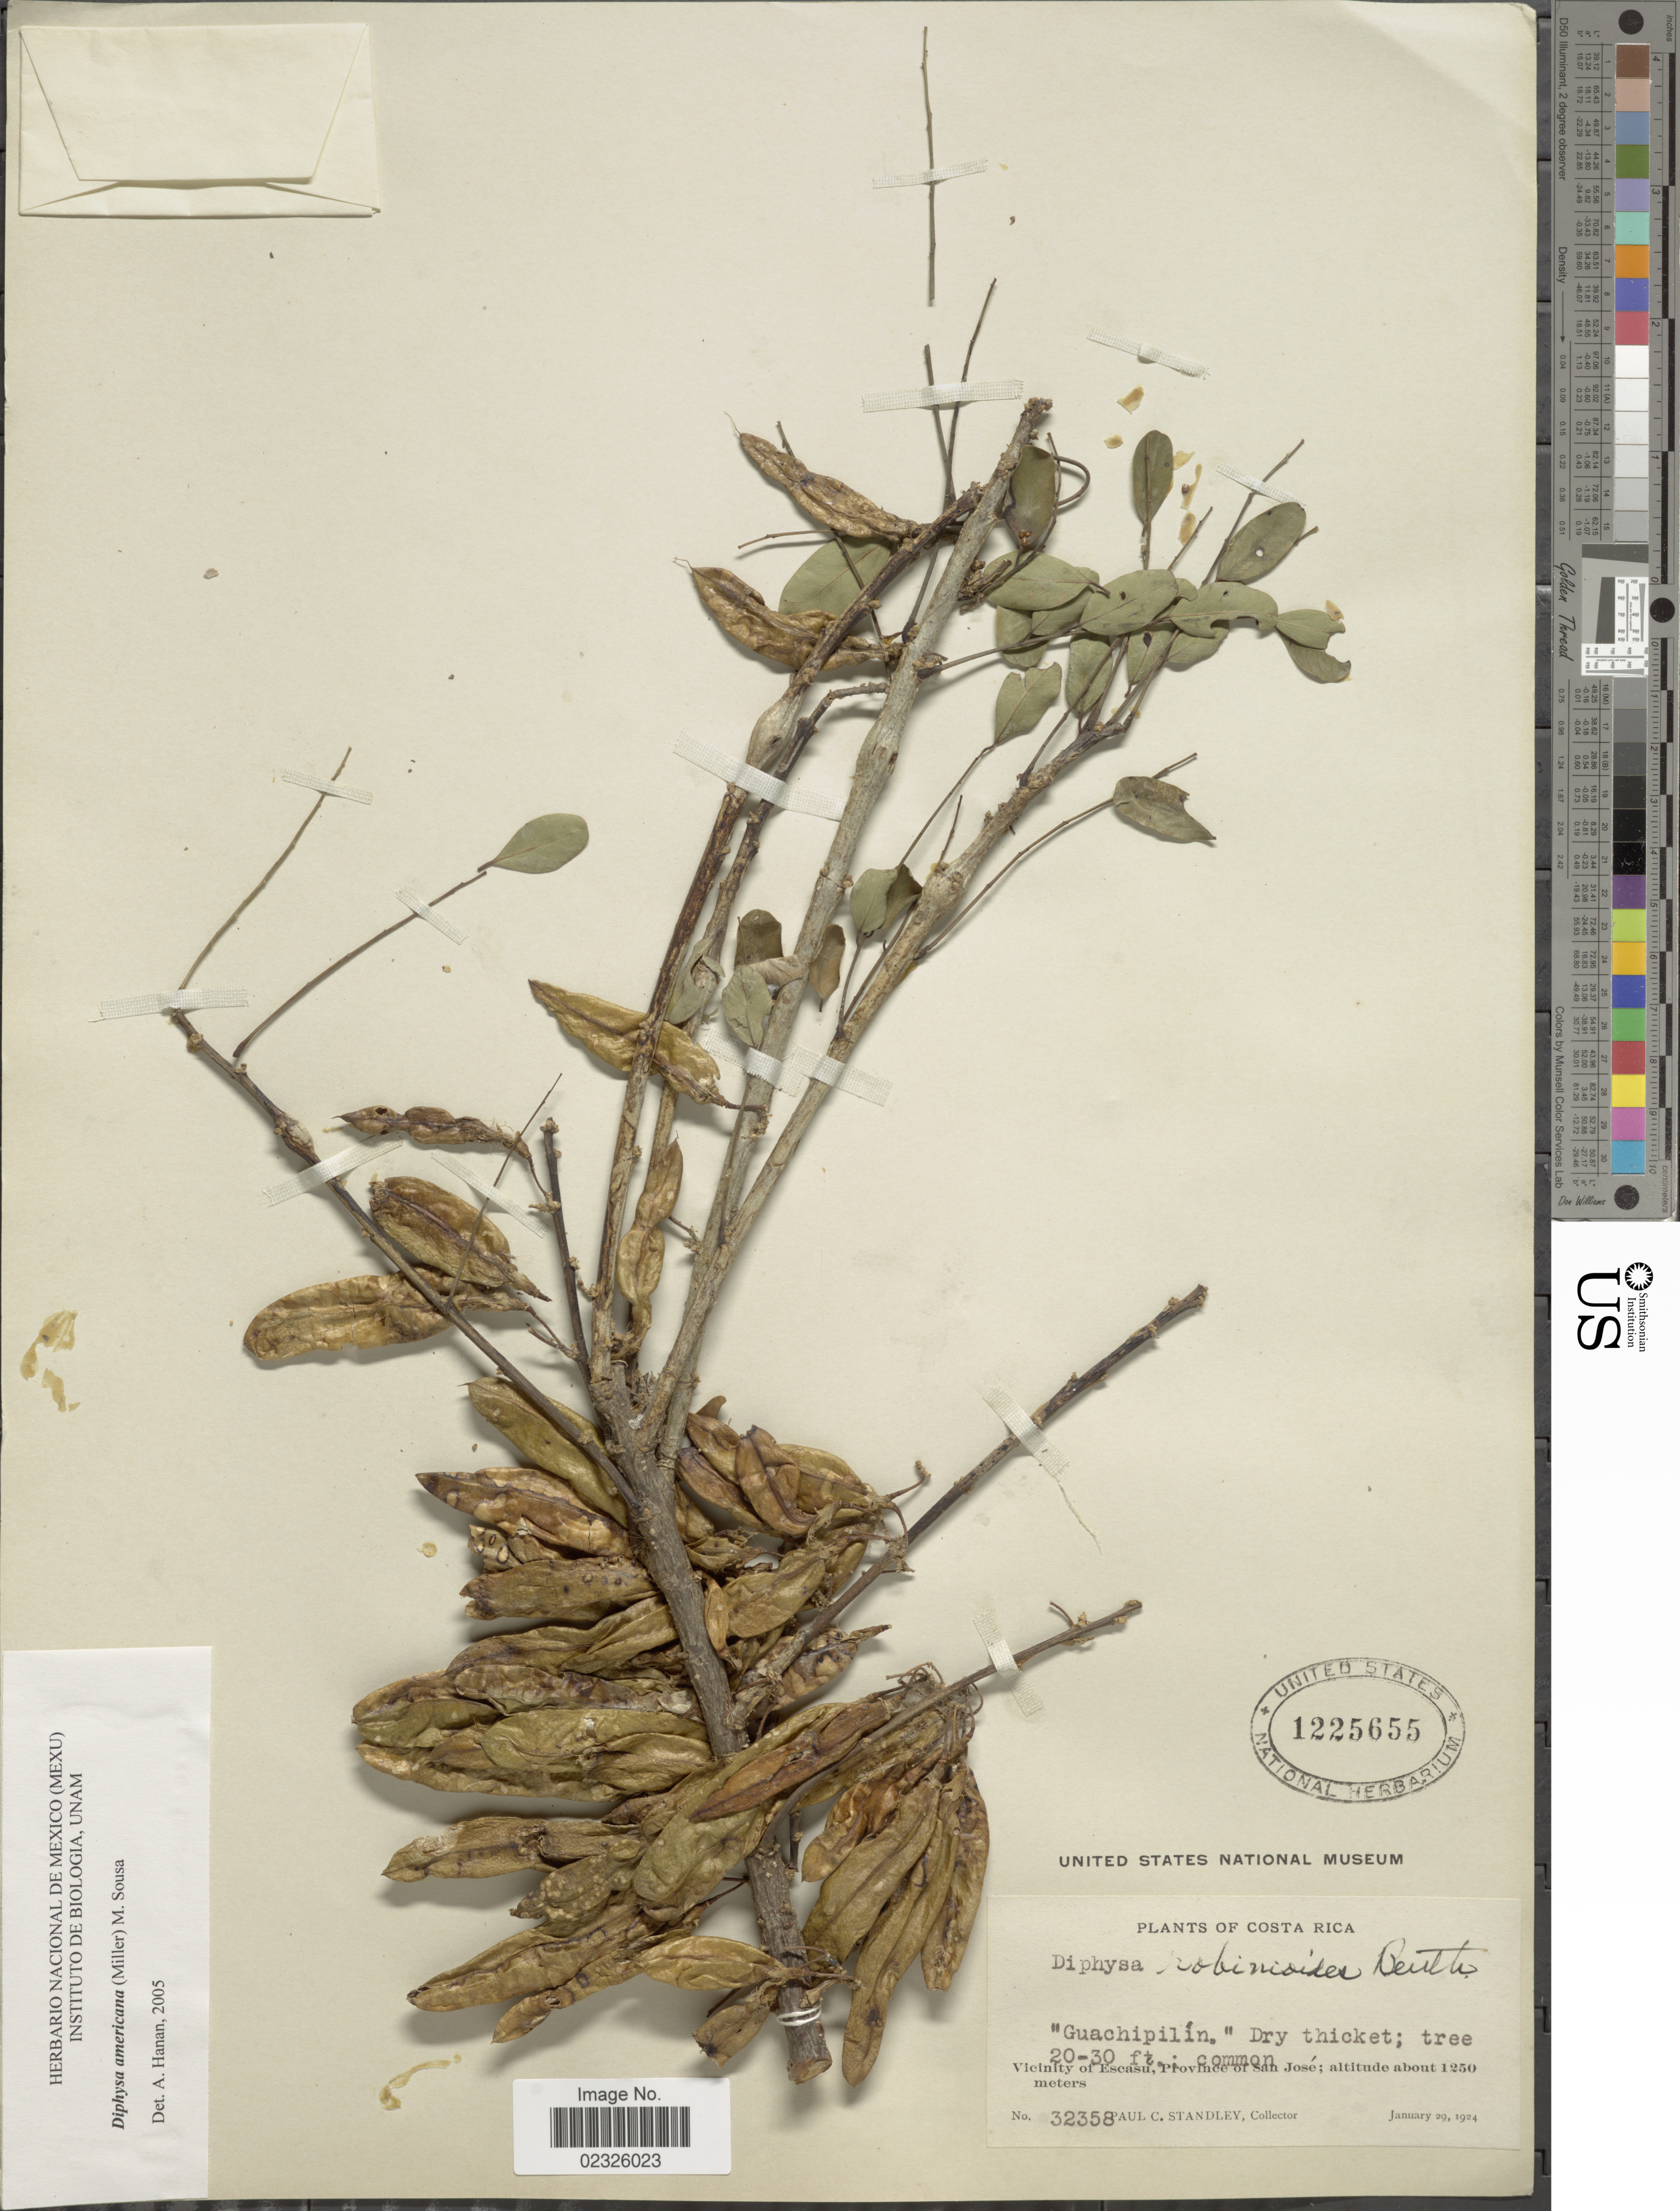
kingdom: Plantae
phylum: Tracheophyta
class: Magnoliopsida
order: Fabales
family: Fabaceae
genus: Diphysa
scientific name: Diphysa americana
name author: (Mill.) M. Sousa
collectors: P. C. Standley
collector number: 32358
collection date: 1924-01-20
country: Costa Rica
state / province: San José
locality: Dry thicket, vicinity of Escasu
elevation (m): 1250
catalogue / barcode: US 1225655